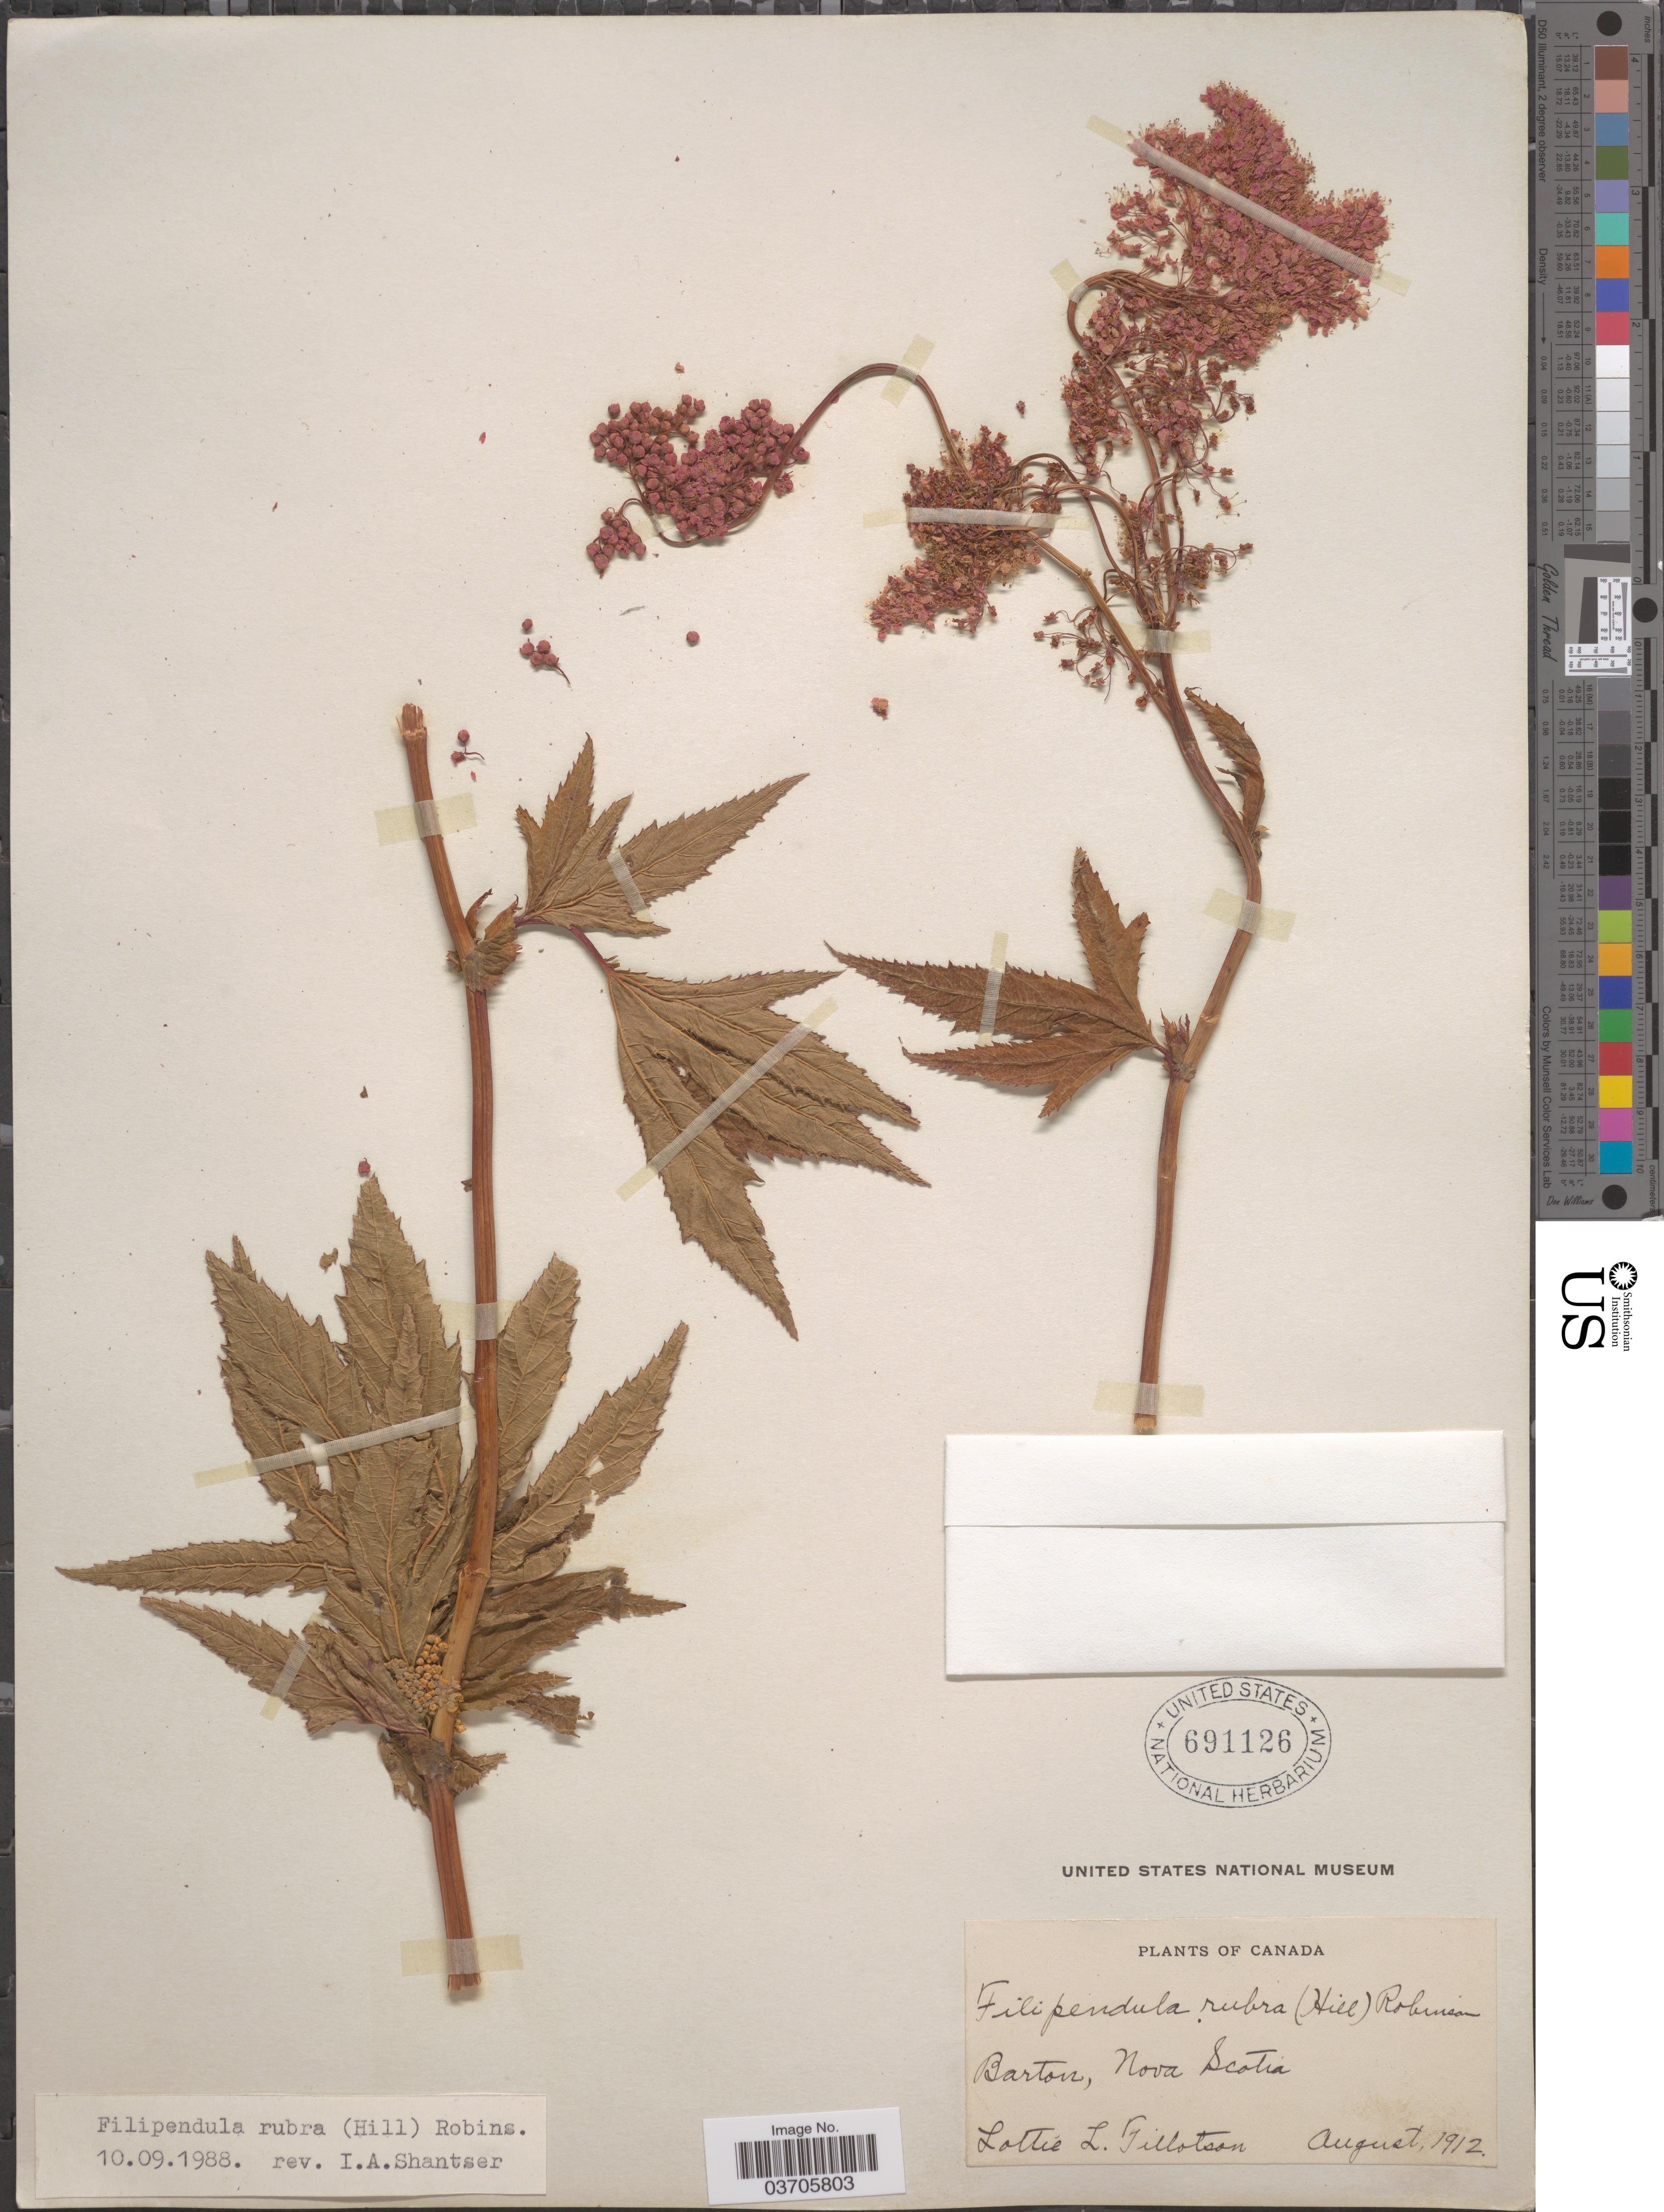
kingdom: Plantae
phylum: Tracheophyta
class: Magnoliopsida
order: Rosales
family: Rosaceae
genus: Filipendula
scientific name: Filipendula rubra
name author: (Hill) B.L. Rob.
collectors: L. Tillotson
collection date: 1912-08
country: Canada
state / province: Nova Scotia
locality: Barton.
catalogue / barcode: US 691126